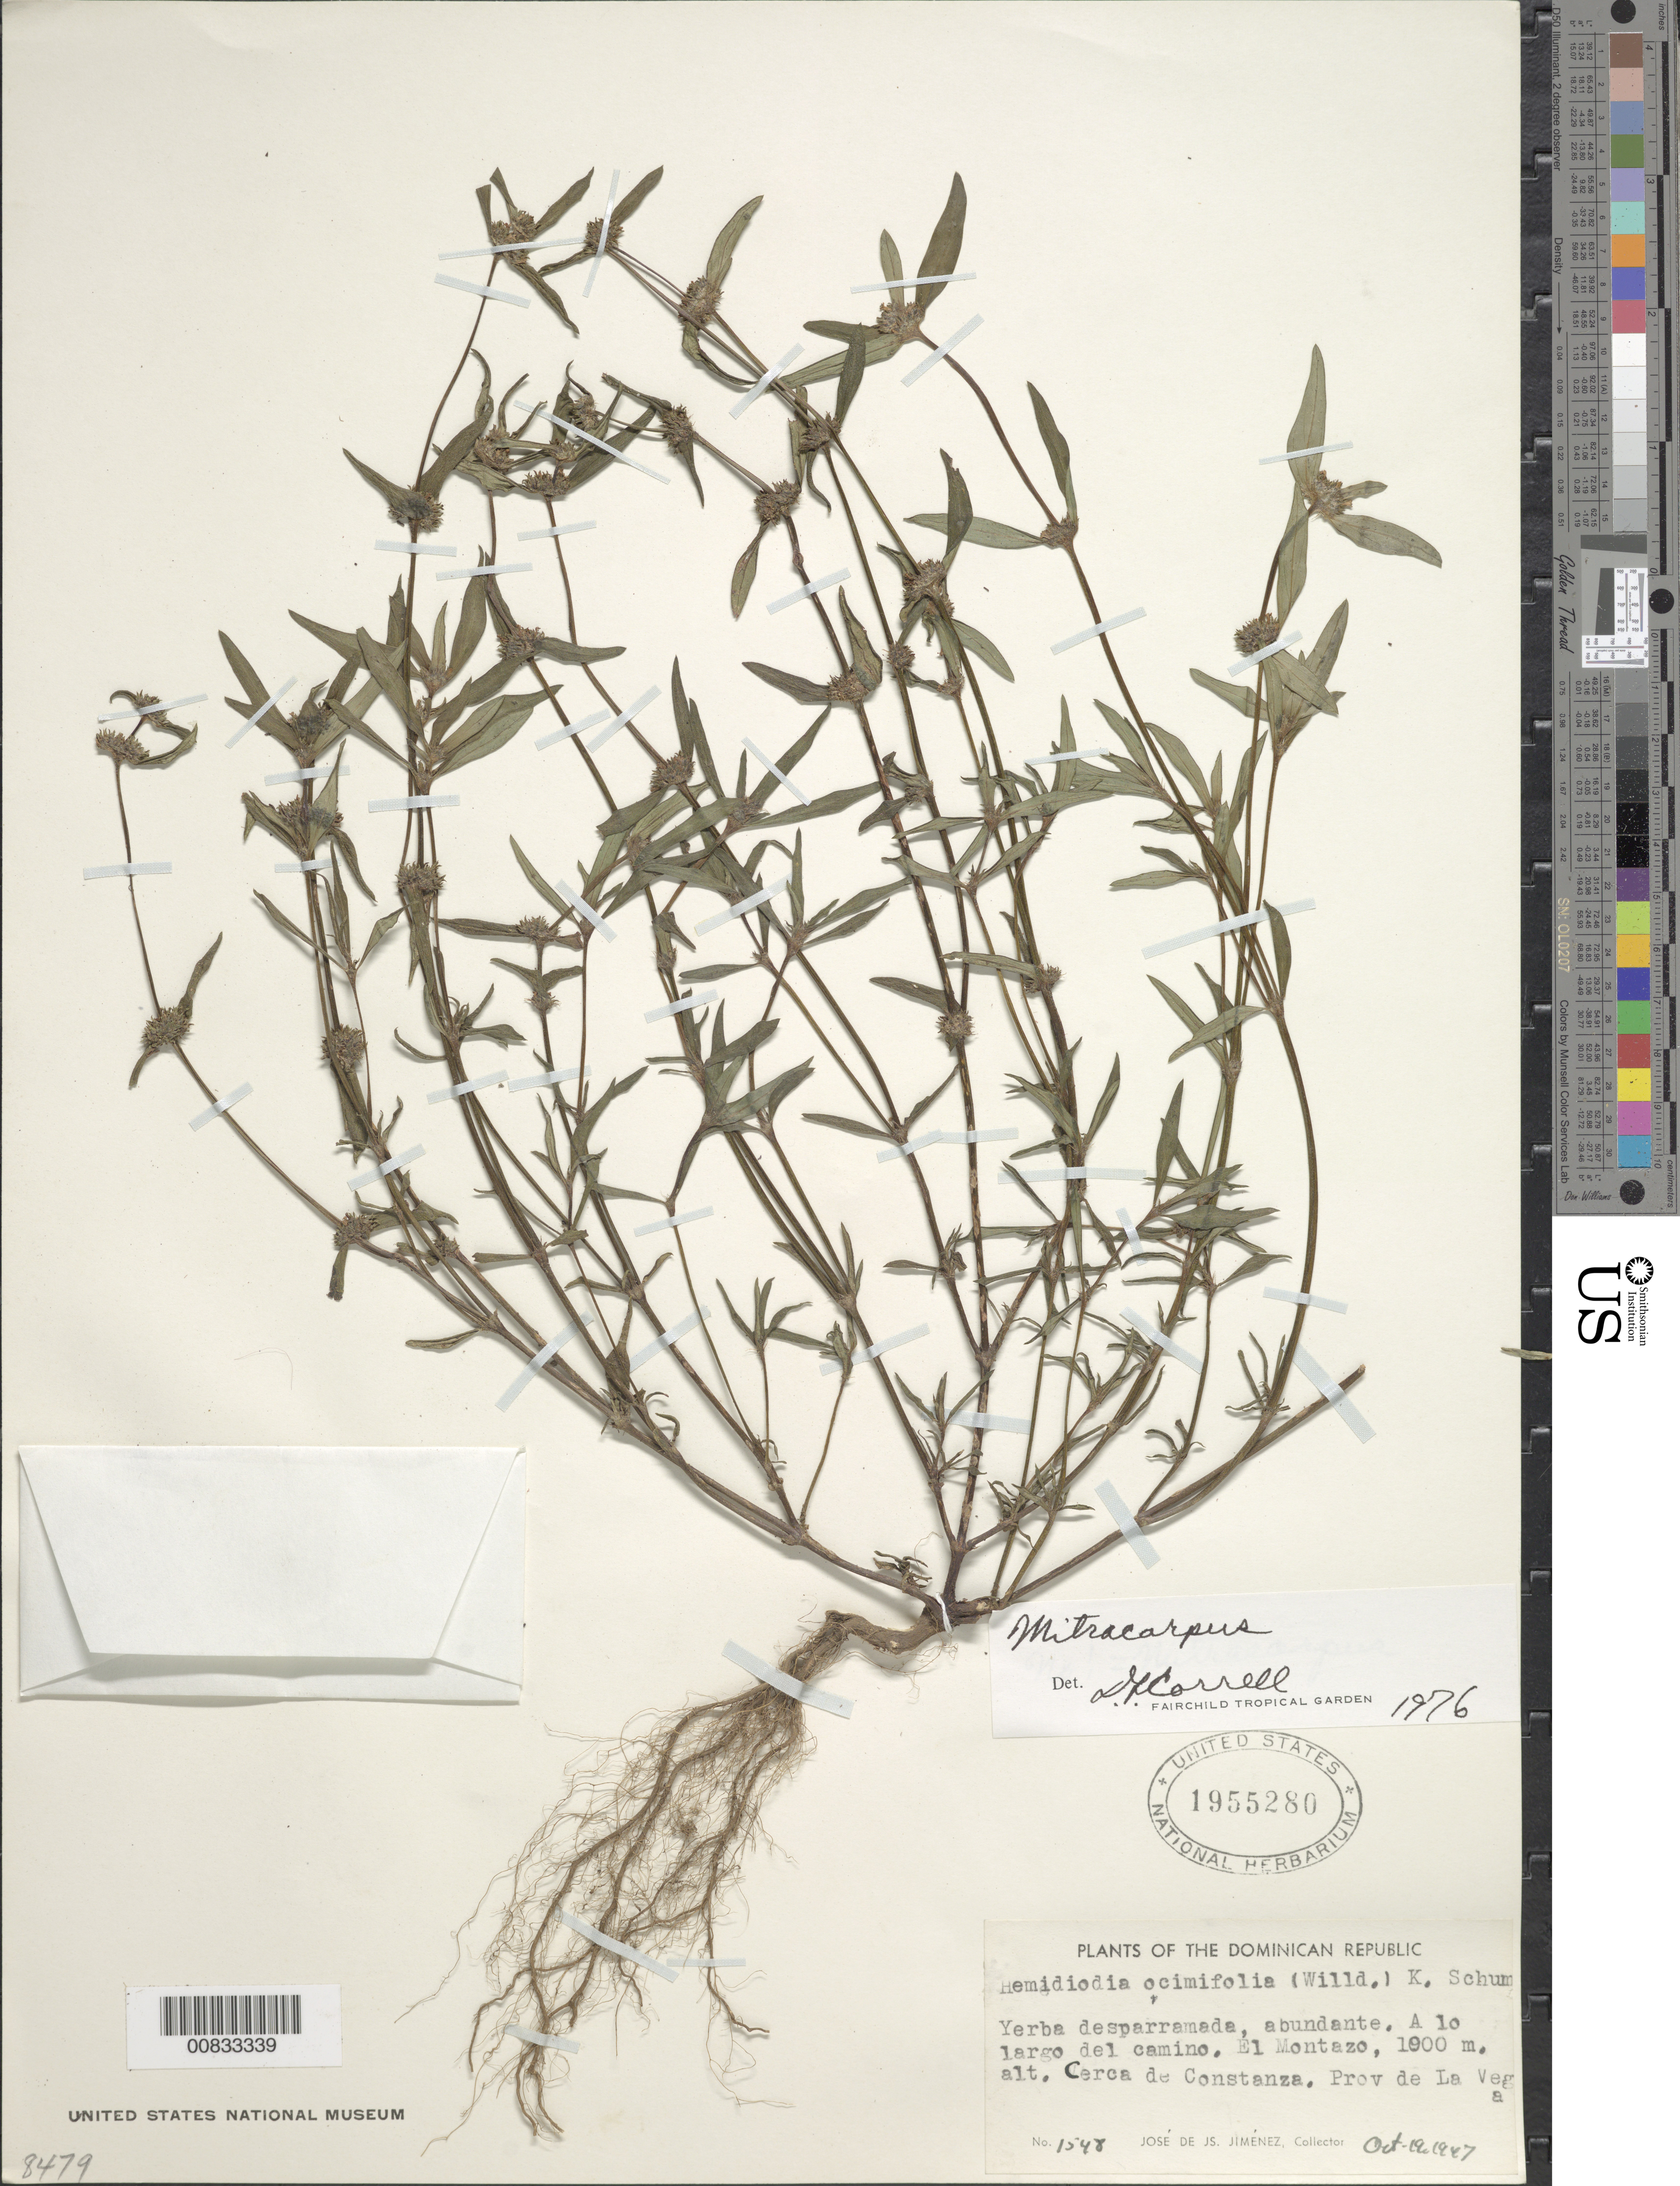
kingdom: Plantae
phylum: Tracheophyta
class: Magnoliopsida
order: Gentianales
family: Rubiaceae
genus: Mitracarpus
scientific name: Mitracarpus sp.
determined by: Correll, D. S.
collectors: J. J. Jiménez Almonte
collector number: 1548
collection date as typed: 19 Oct 1947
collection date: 1947-10-19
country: Dominican Republic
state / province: La Vega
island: Hispaniola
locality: El Montazo, Cerca de Constanza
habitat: A lo largo del camino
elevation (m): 1000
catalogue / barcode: US 1955280